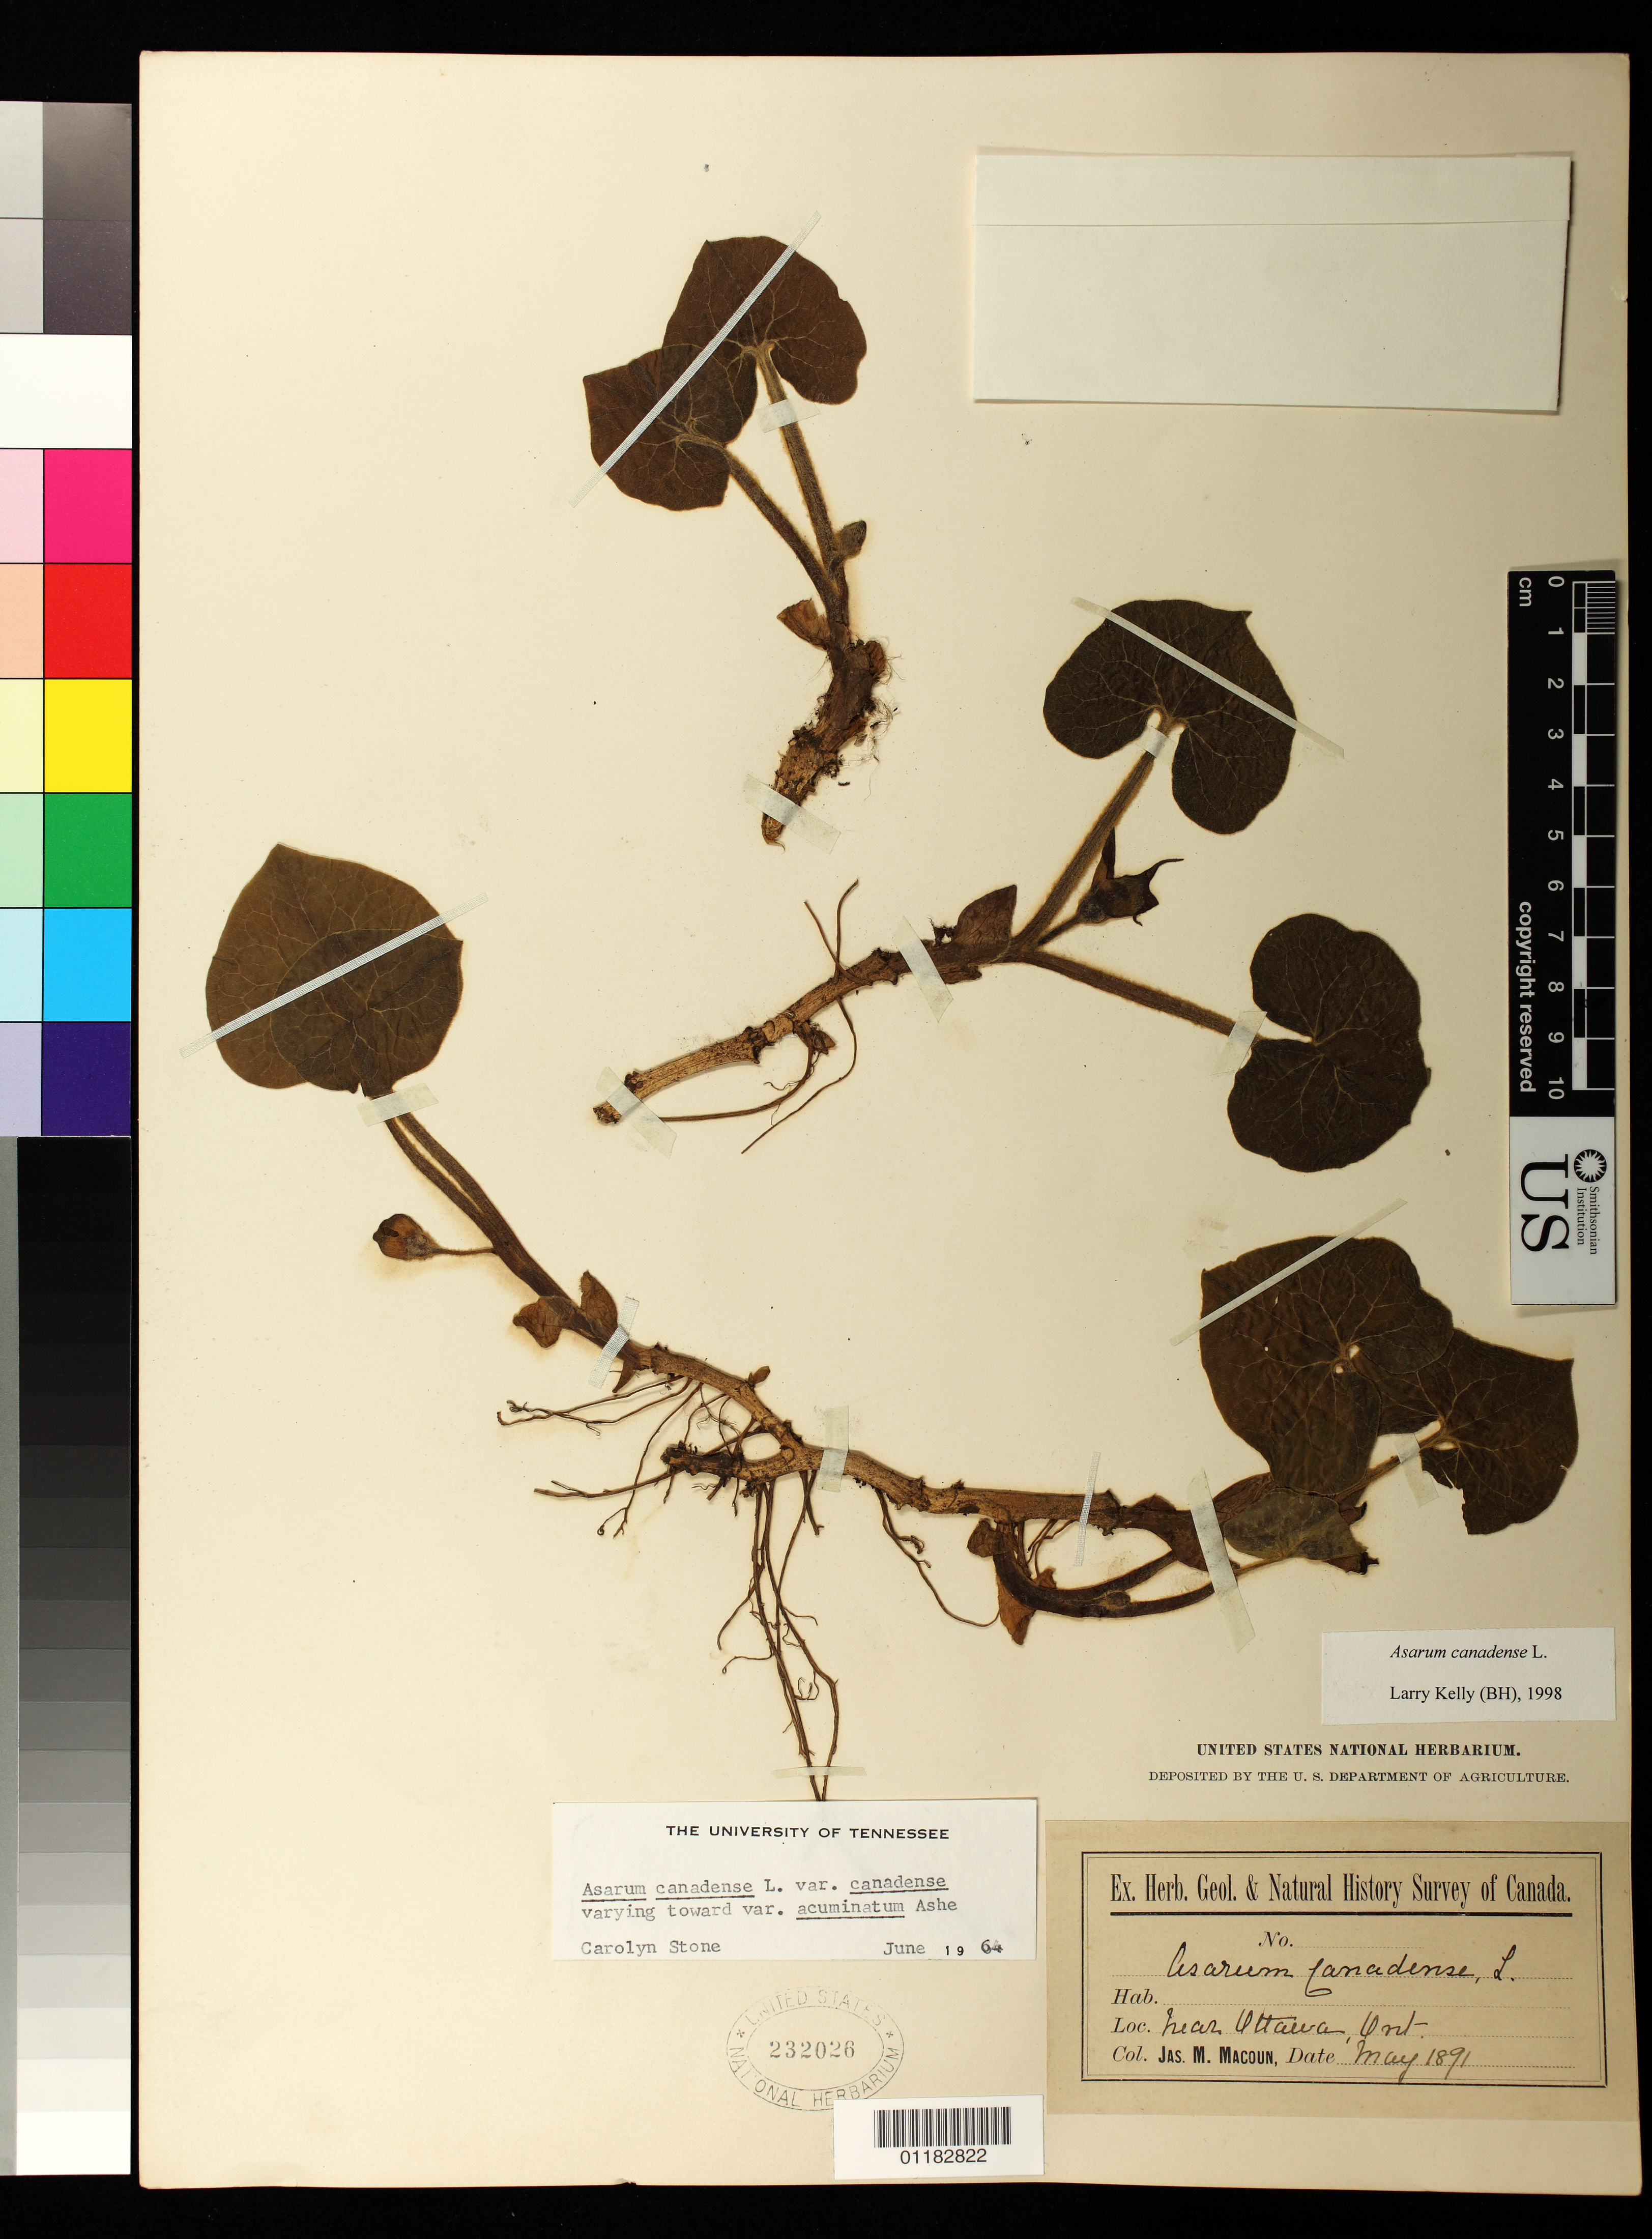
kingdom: Plantae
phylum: Tracheophyta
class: Magnoliopsida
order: Piperales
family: Aristolochiaceae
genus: Asarum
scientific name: Asarum canadense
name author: L.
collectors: J. M. Macoun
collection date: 1891-05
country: Canada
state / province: Ontario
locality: Near Ottawa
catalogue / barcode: US 232026